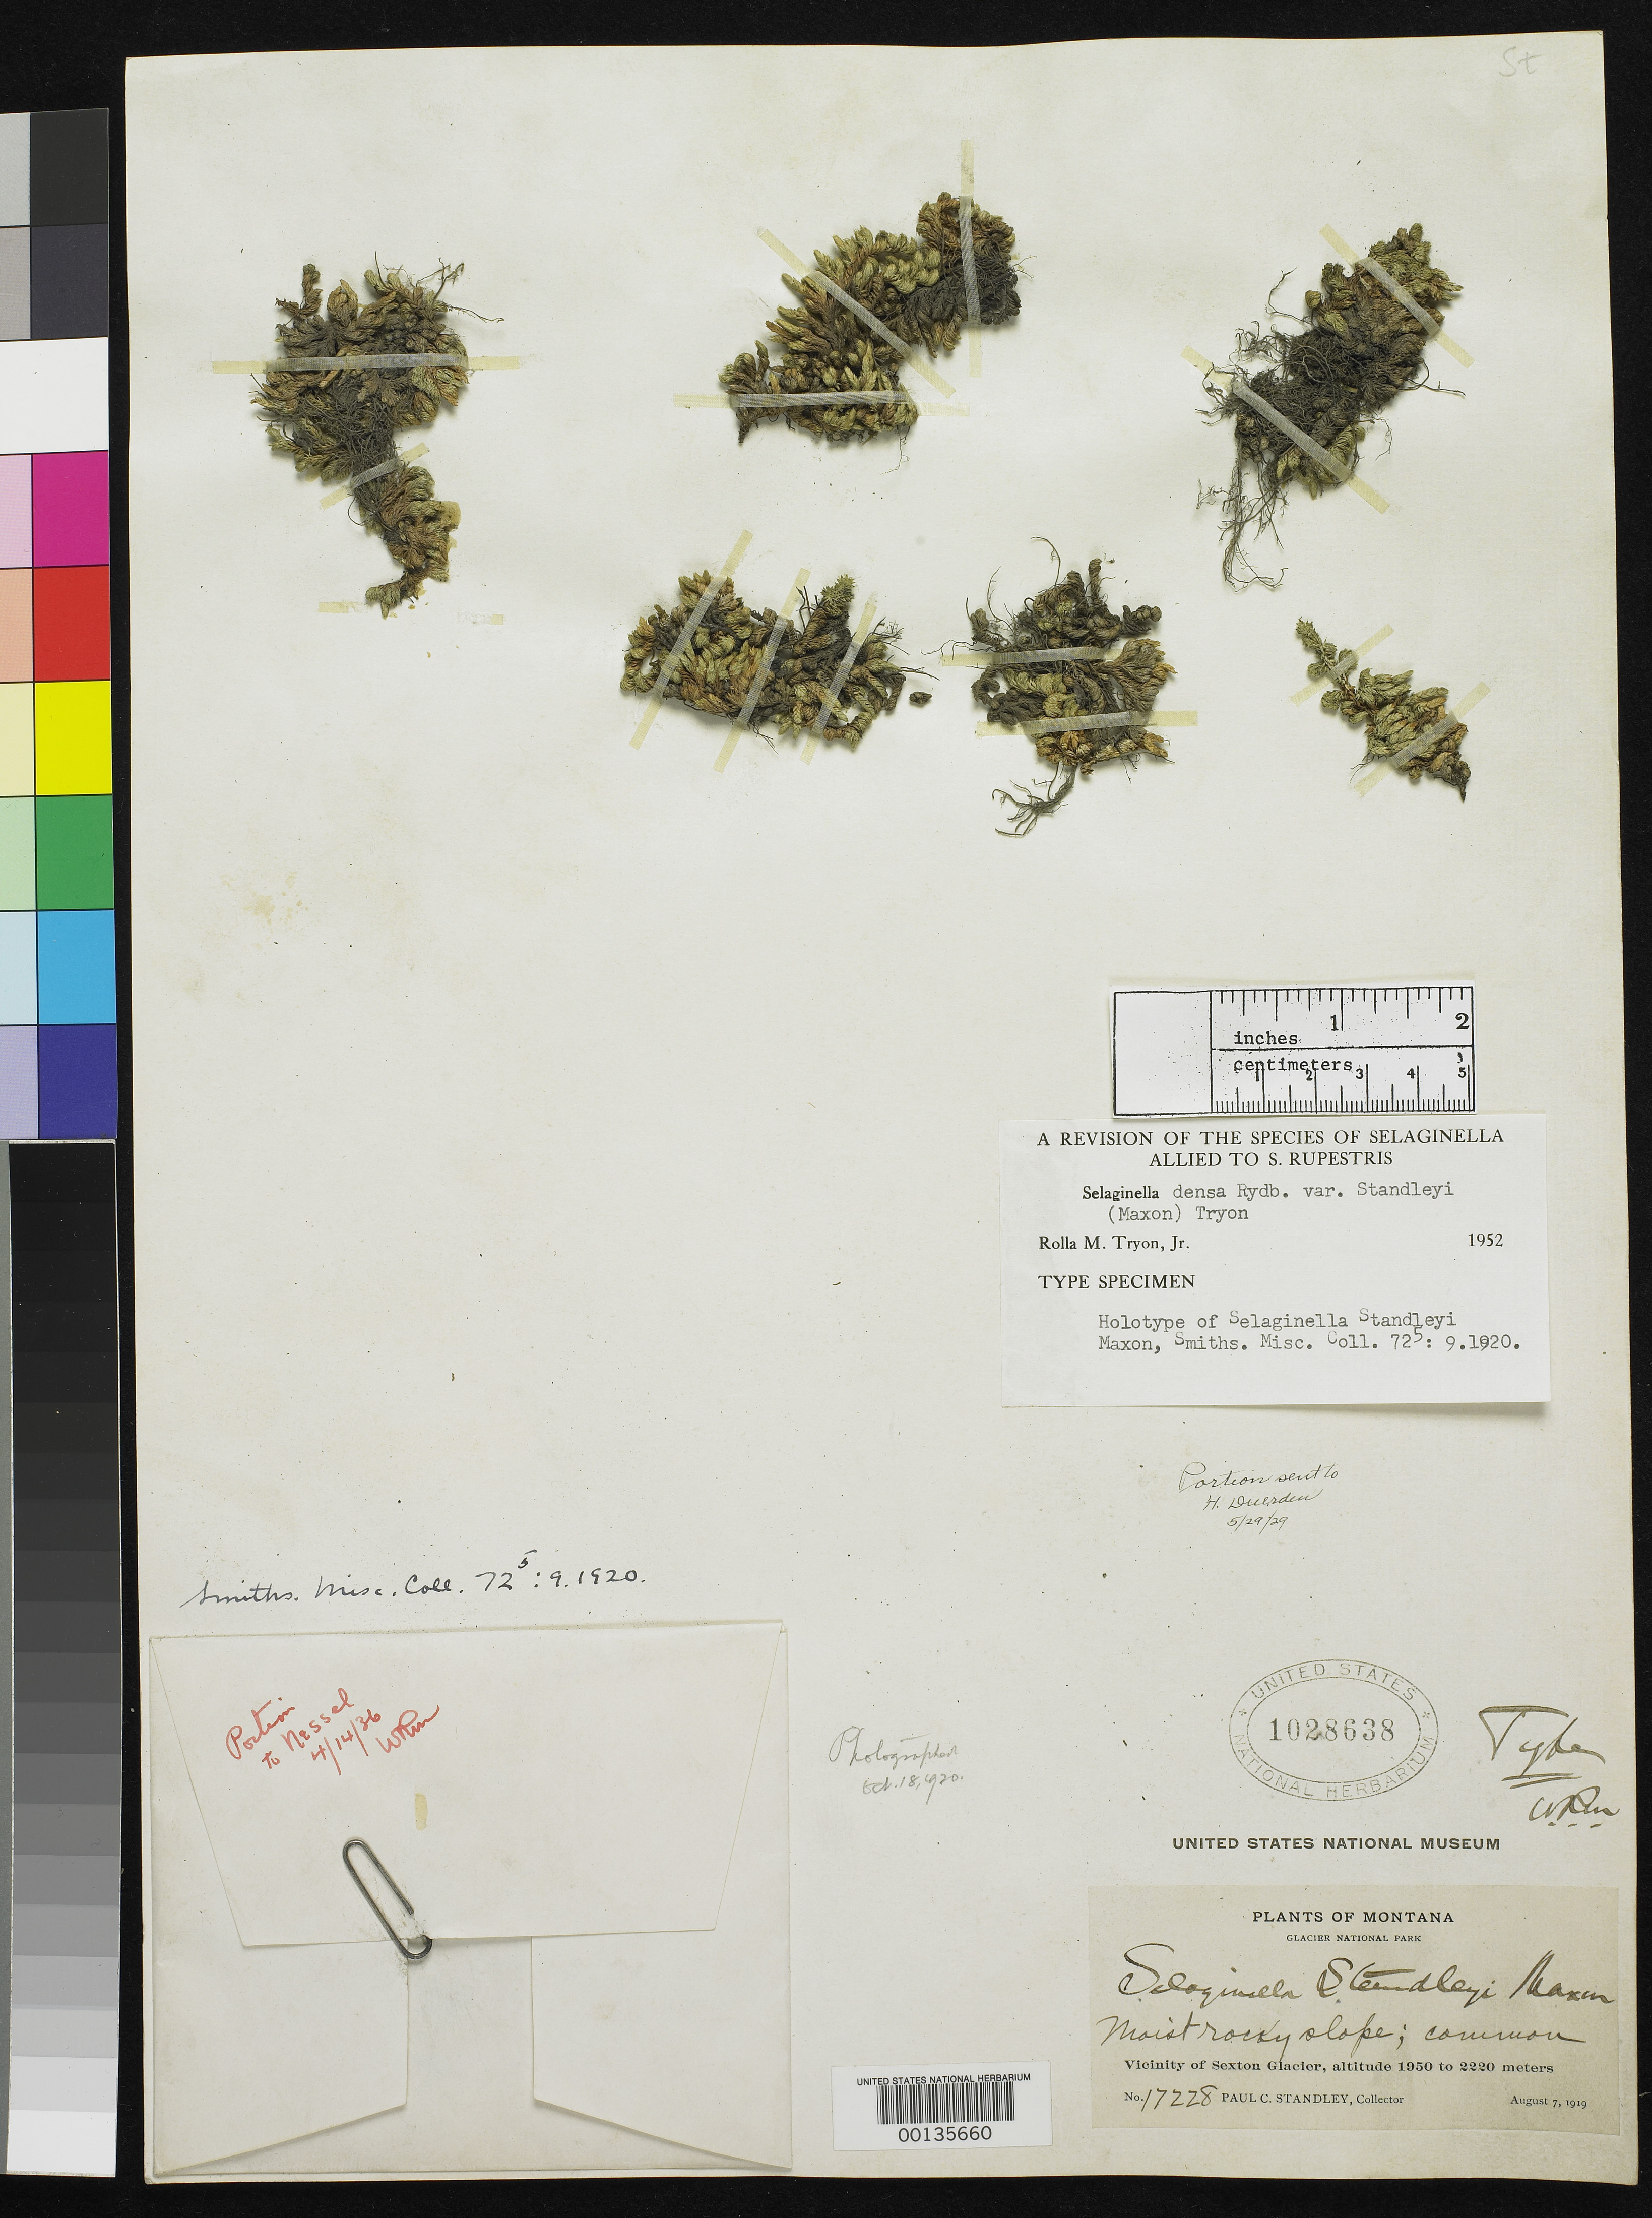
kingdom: Plantae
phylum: Tracheophyta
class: Lycopodiopsida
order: Selaginellales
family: Selaginellaceae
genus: Selaginella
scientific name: Selaginella standleyi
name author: Maxon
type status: Holotype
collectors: P. C. Standley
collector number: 17228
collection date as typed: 07 Aug 1919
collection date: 1919-08-07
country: United States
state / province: Montana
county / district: Glacier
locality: Vicinity of Sexton Glacier.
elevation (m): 1950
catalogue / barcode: US 1028638